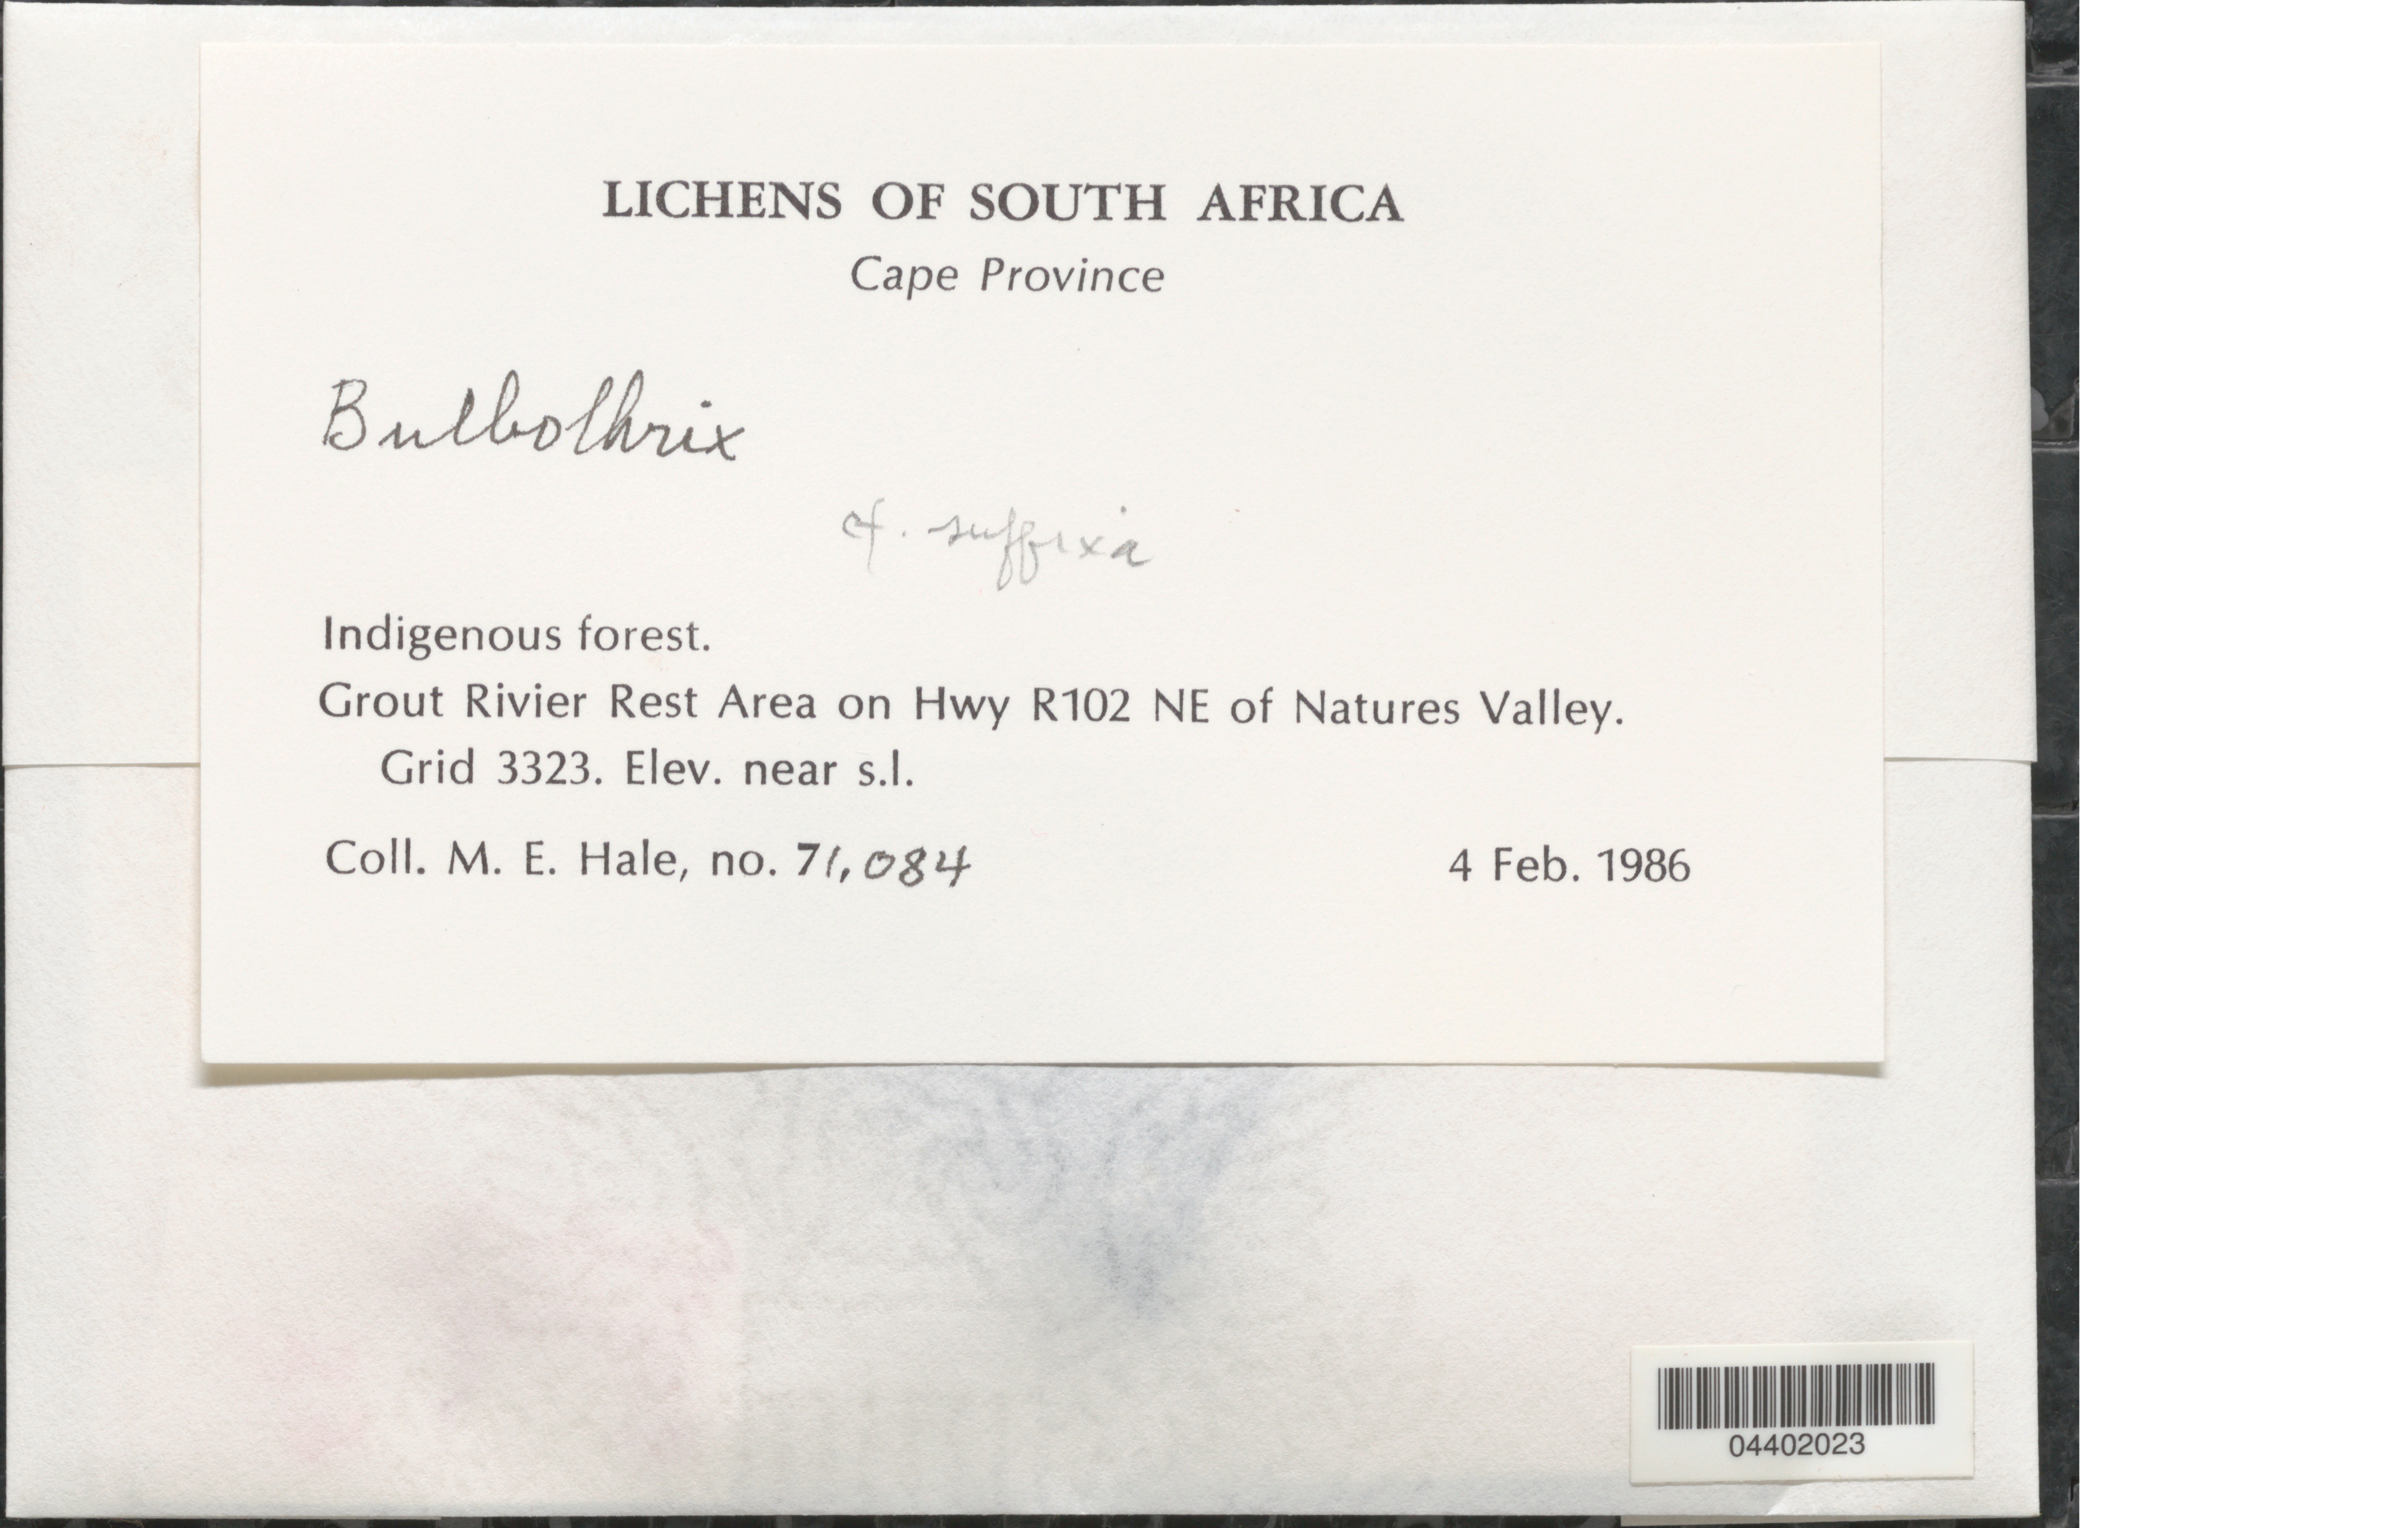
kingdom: Fungi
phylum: Ascomycota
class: Lecanoromycetes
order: Lecanorales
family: Parmeliaceae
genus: Bulbothrix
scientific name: Bulbothrix sp.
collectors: M. Hale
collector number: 71084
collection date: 1986-02-04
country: South Africa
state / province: Western Cape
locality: Grout Rivier Rest Area on Hwy R102 NE of Natures Valley. Grid 3323.